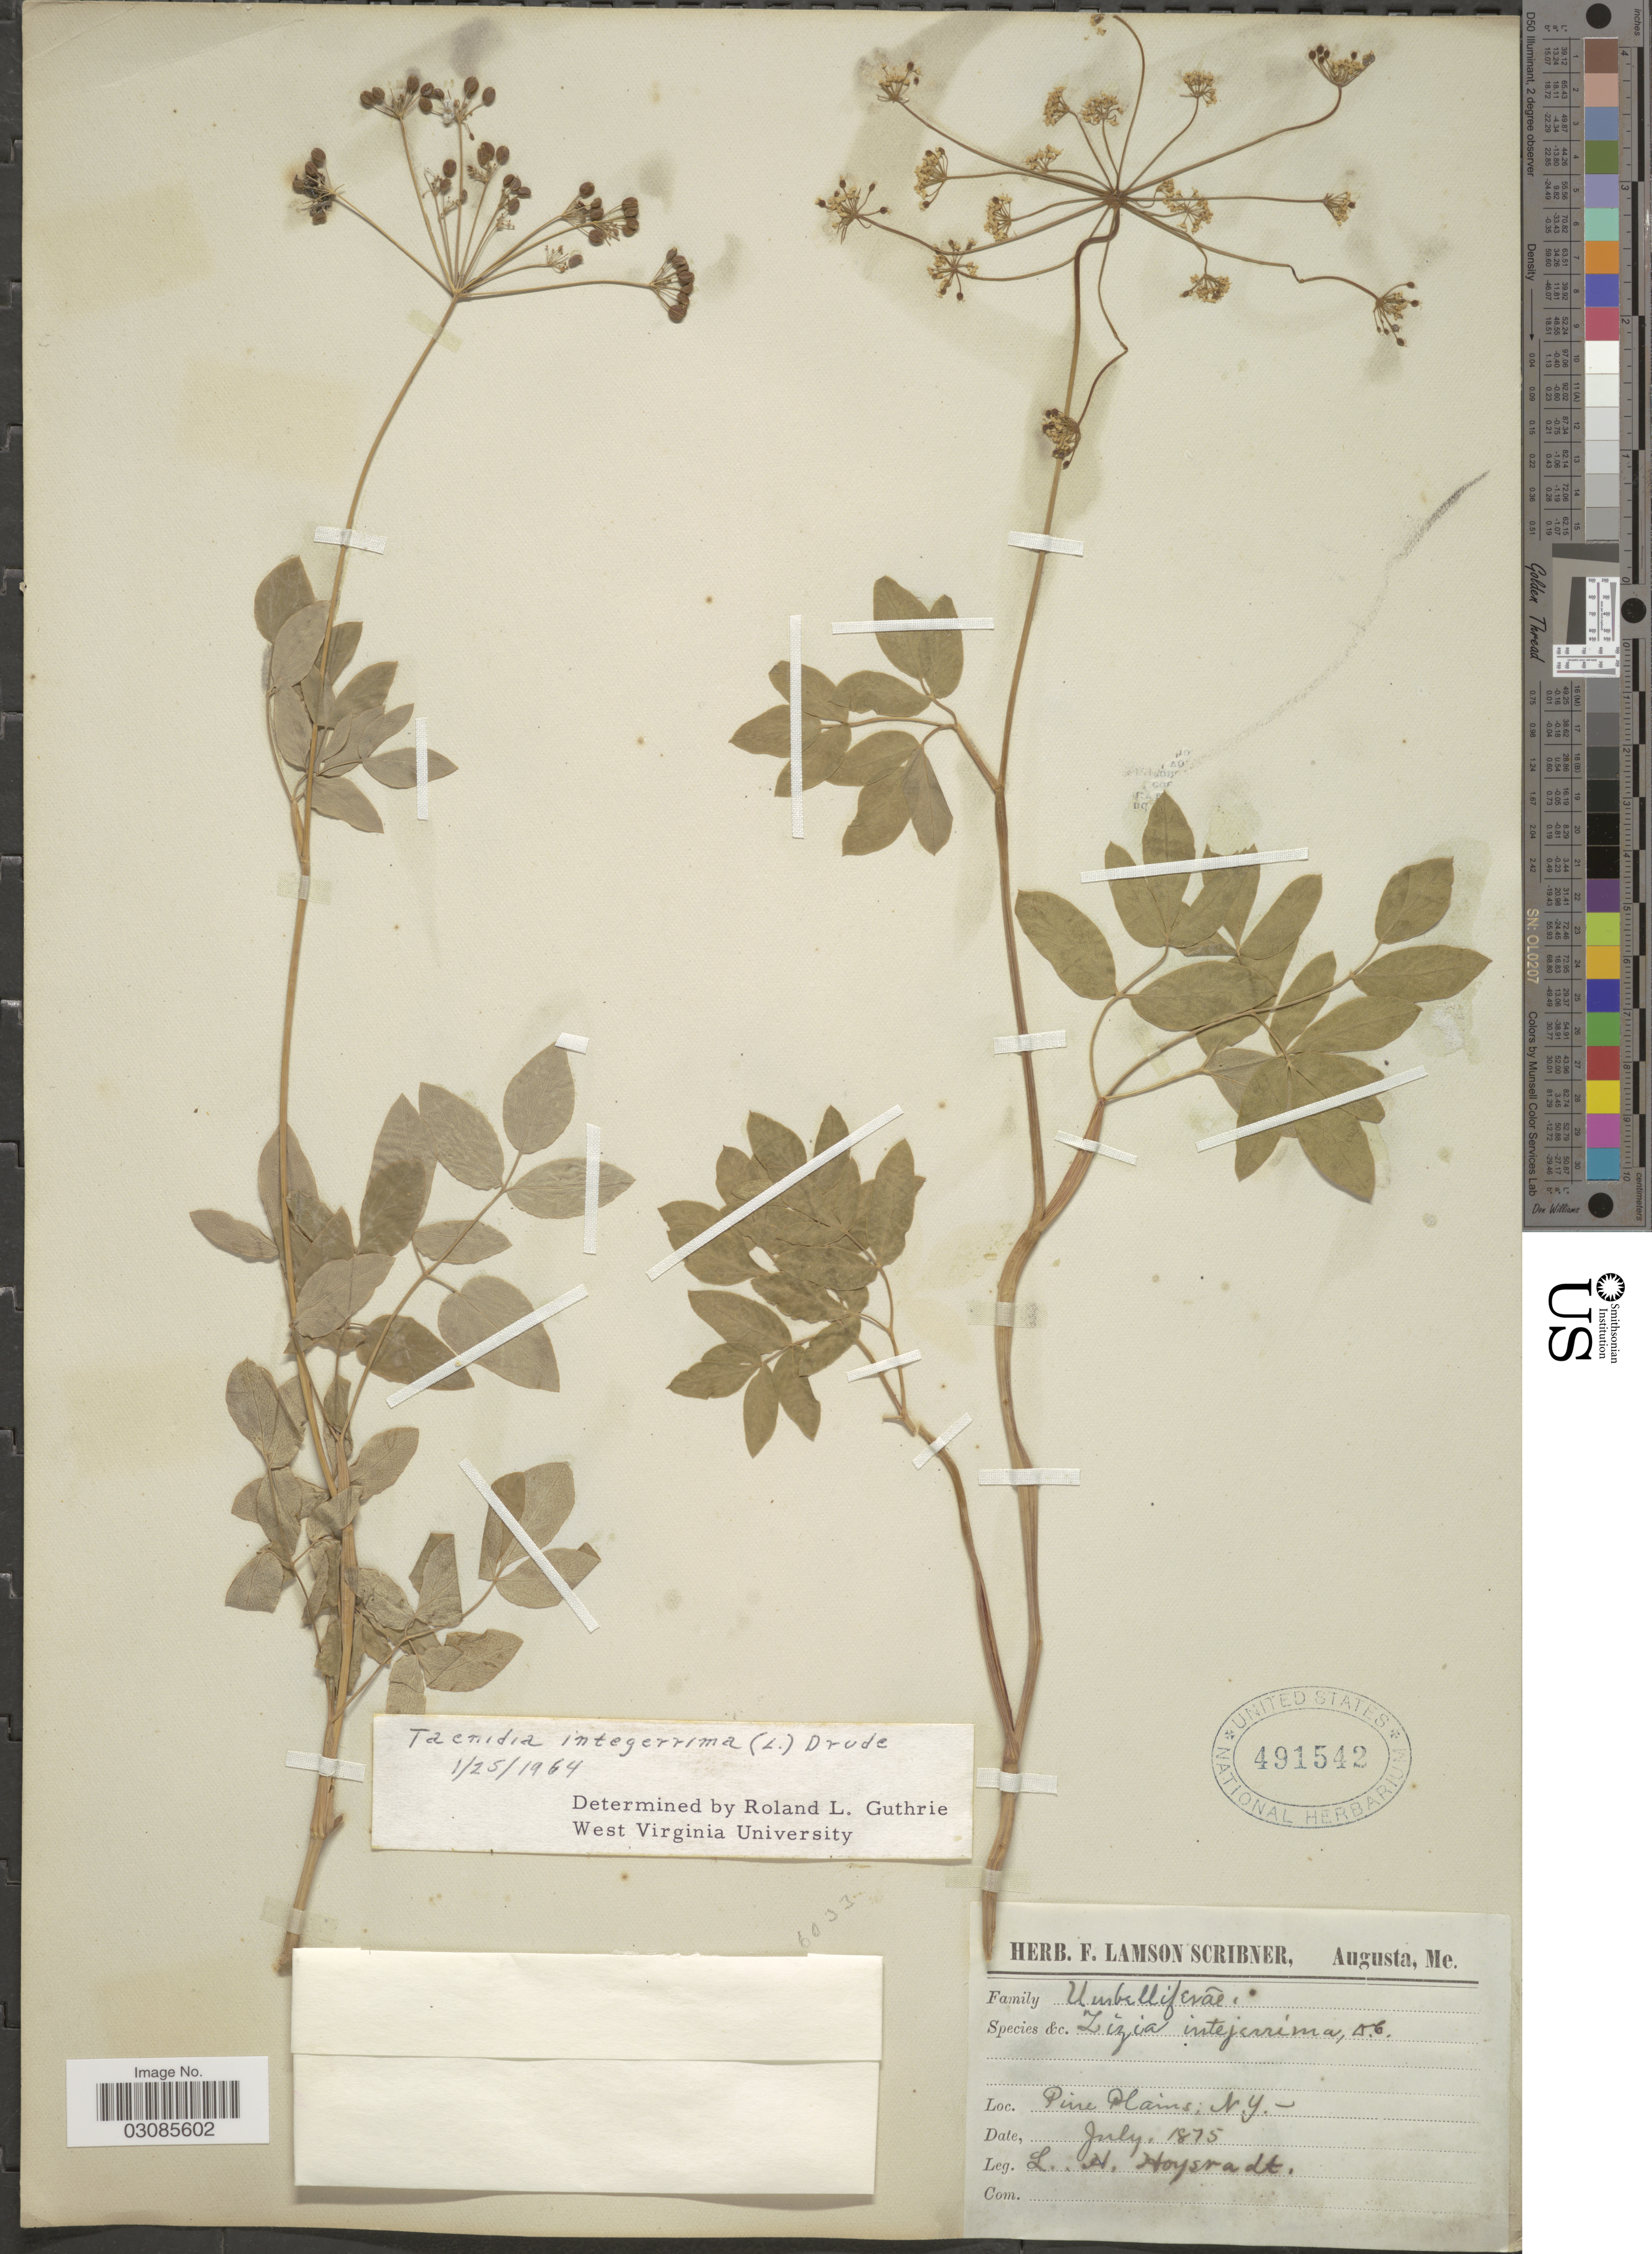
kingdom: Plantae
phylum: Tracheophyta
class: Magnoliopsida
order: Apiales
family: Apiaceae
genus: Taenidia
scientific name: Taenidia integerrima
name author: (L.) Drude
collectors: L. Hoysradt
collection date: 1875-07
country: United States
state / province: New York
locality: Pine Plains: N. Y.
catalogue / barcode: US 491542